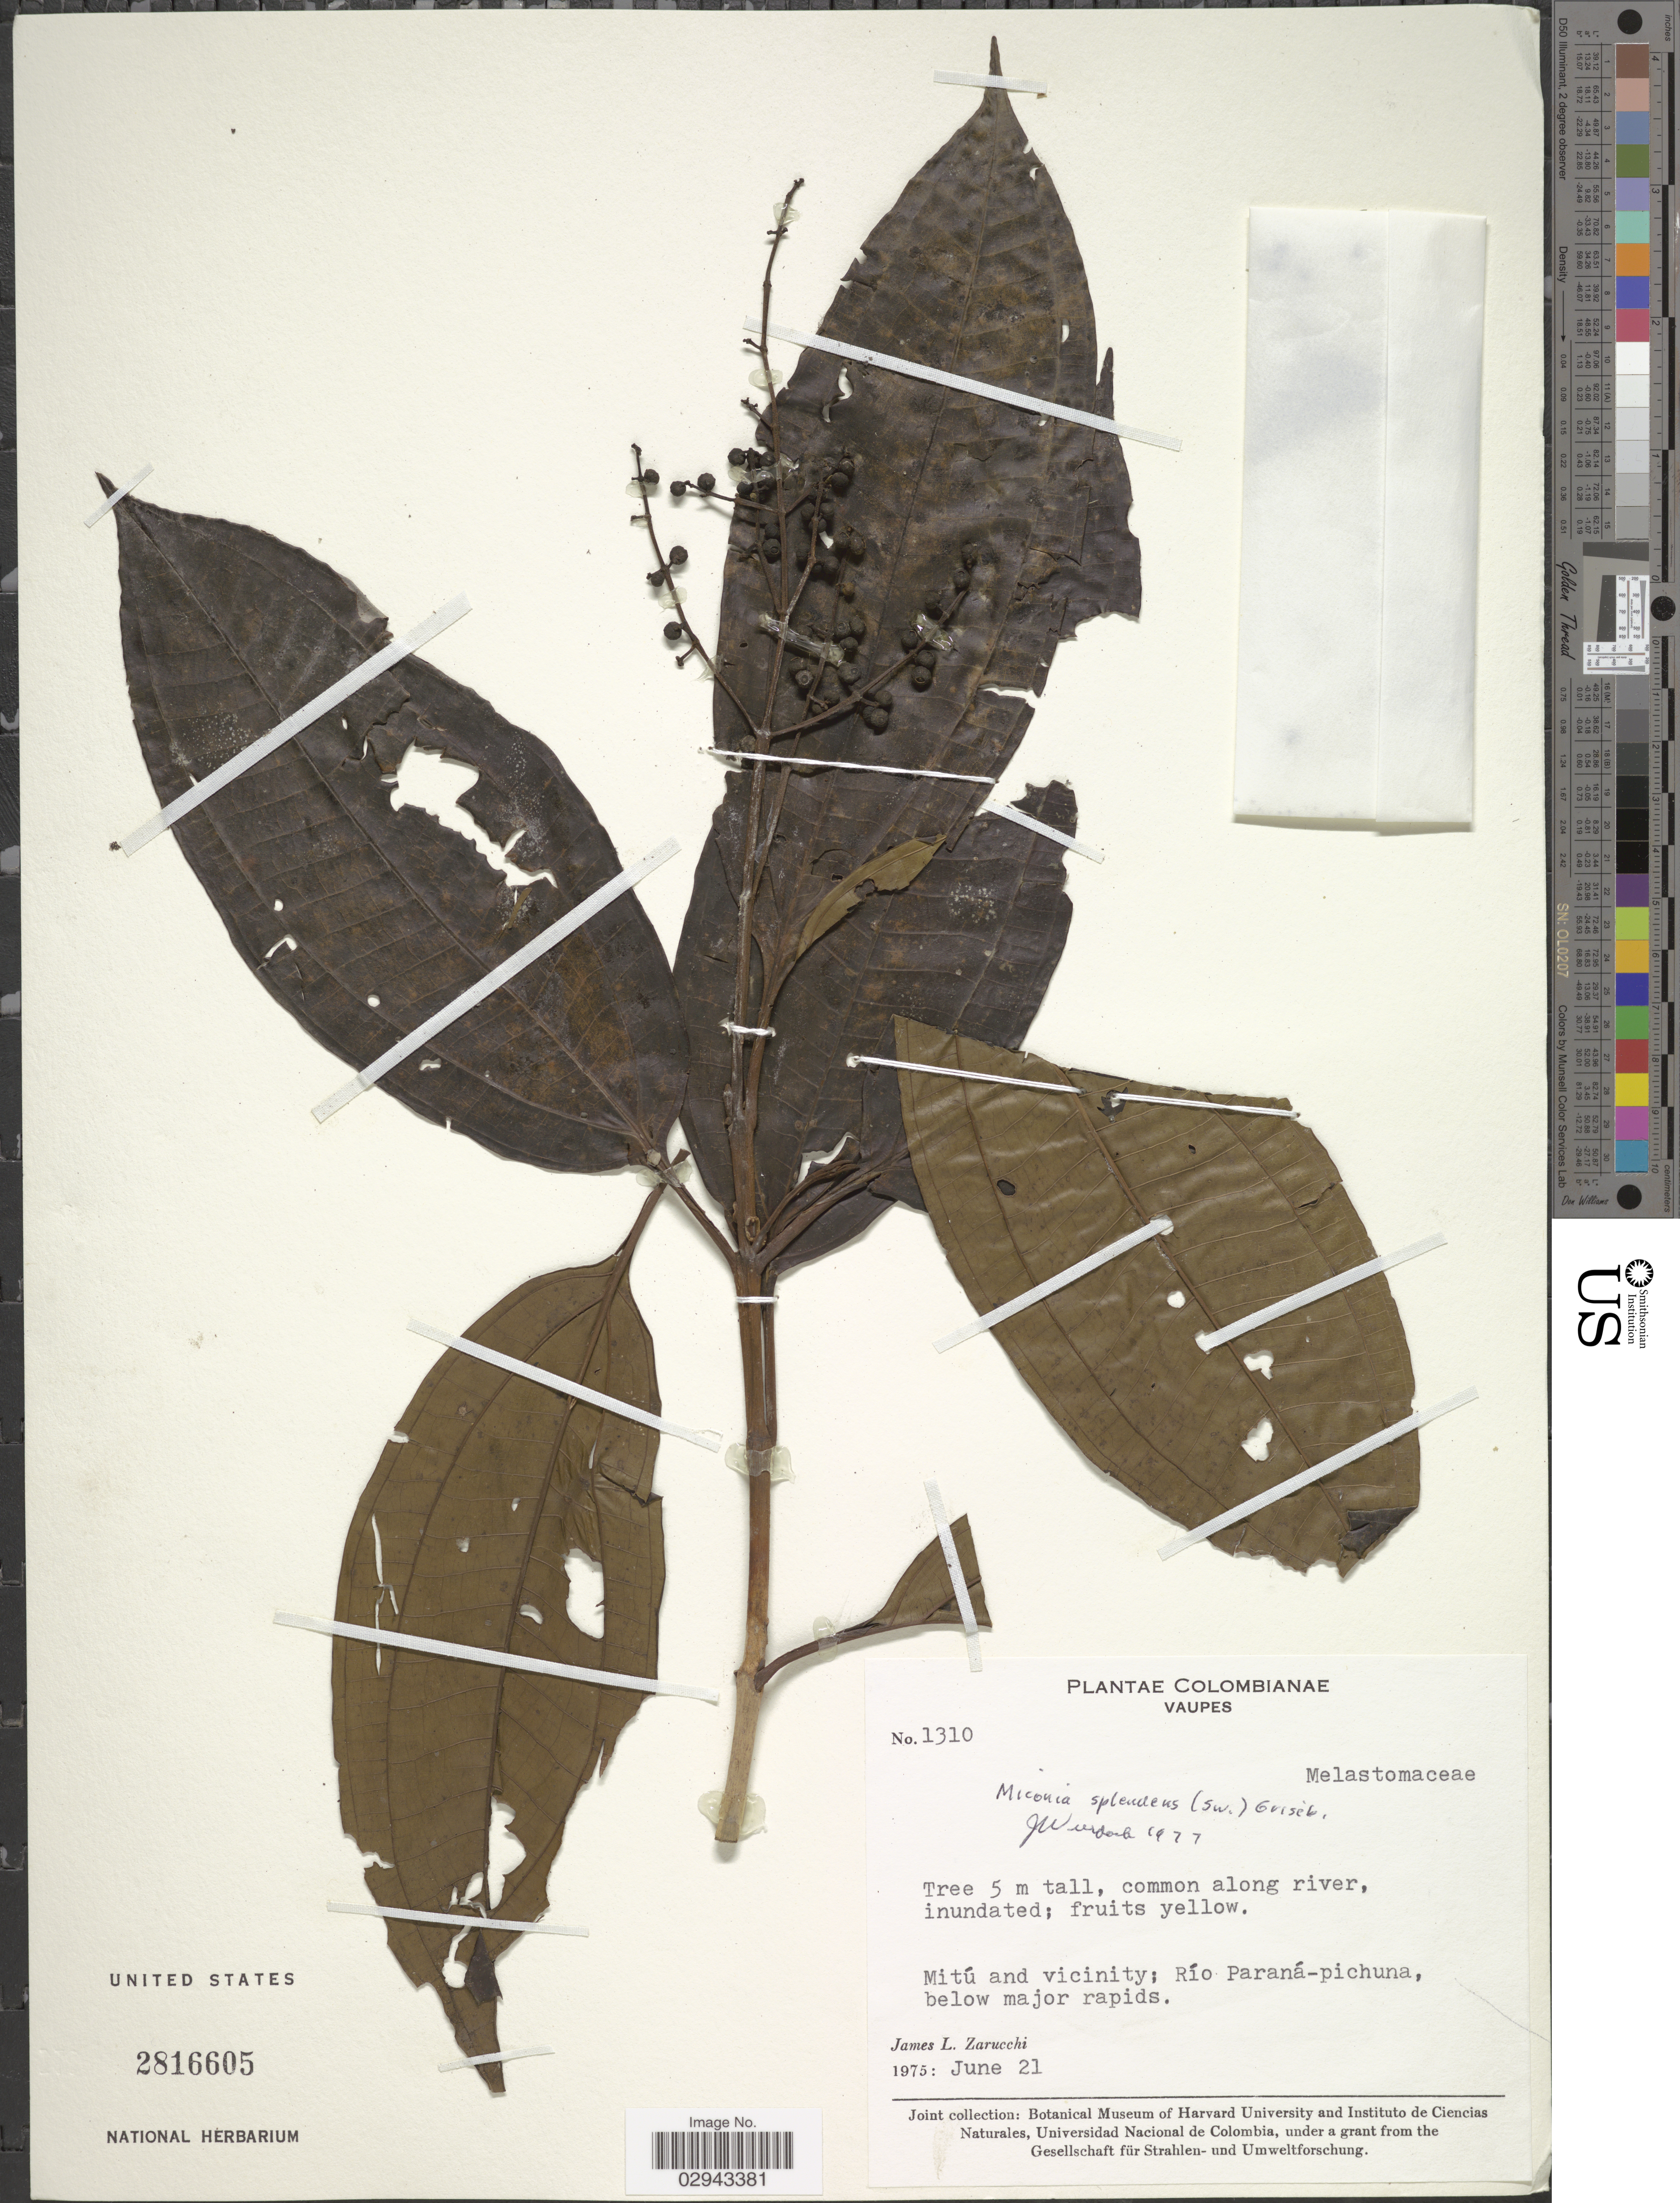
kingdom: Plantae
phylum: Tracheophyta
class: Magnoliopsida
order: Myrtales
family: Melastomataceae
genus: Miconia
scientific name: Miconia splendens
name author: (Sw.) Griseb.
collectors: J. L. Zarucchi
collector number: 1310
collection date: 1975-06-21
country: Colombia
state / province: Vaupés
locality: Mitú and vicinity; Río Paraná-pichuna.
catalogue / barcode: US 2816605